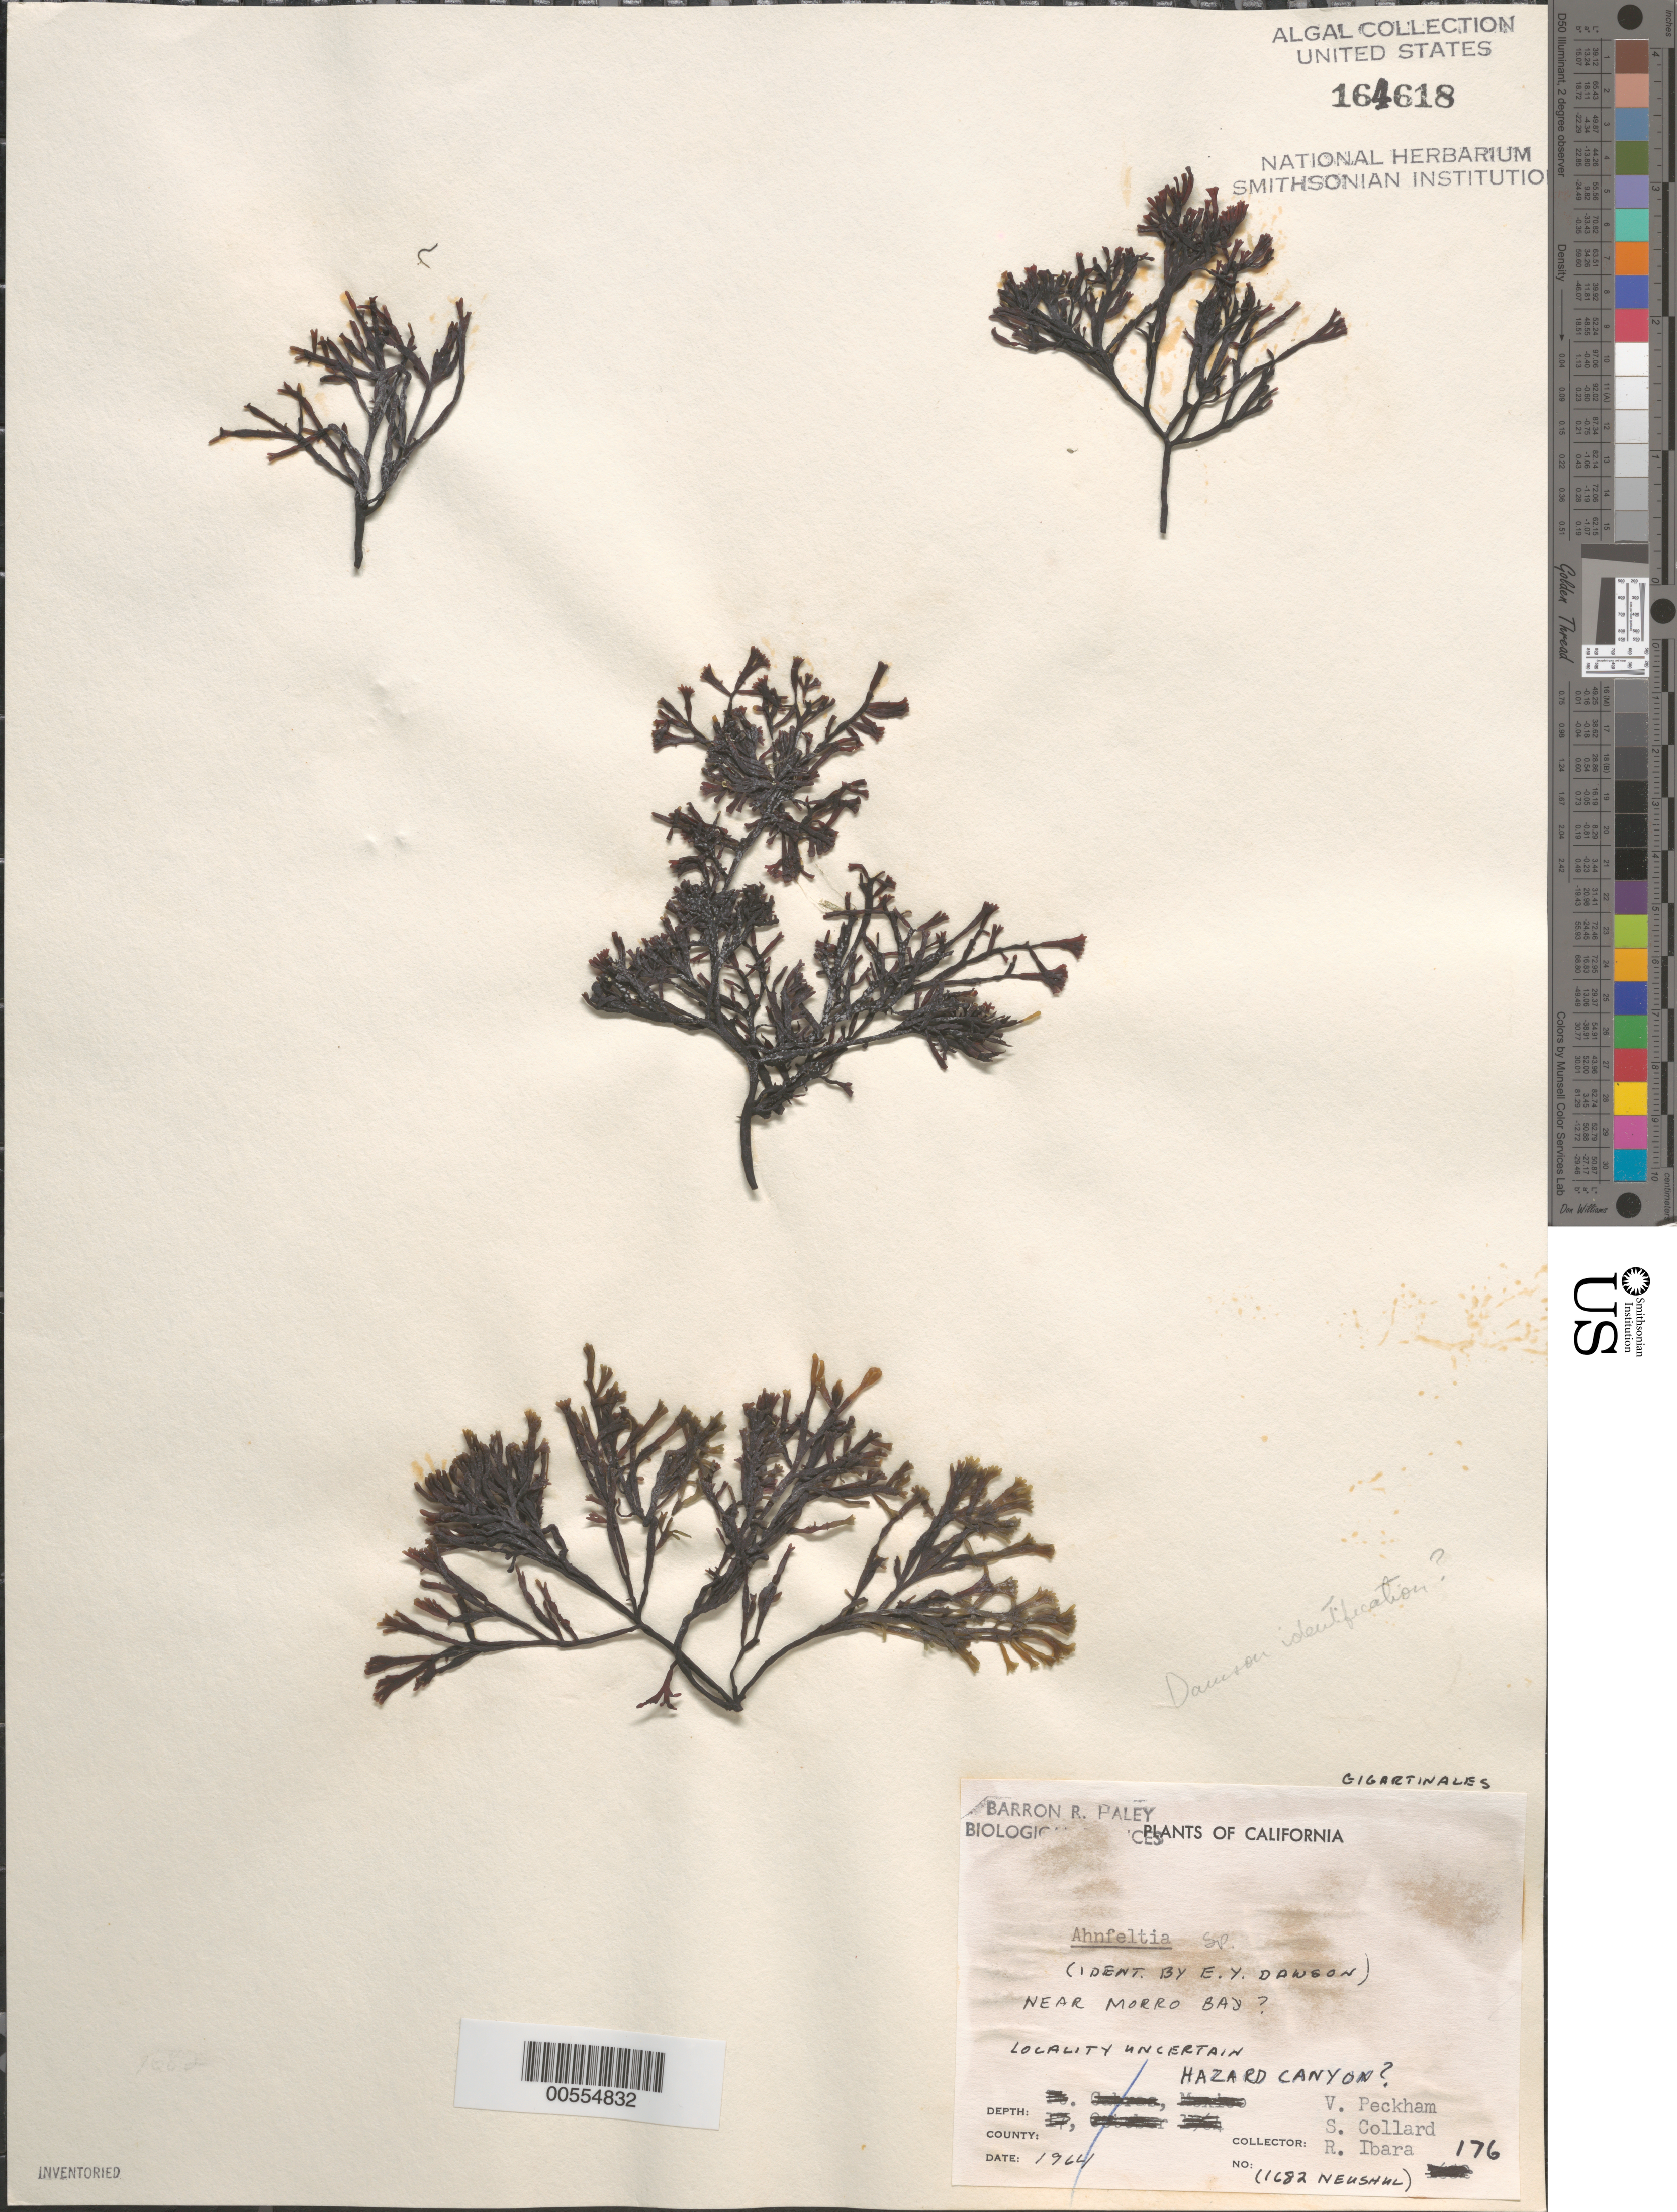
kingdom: Plantae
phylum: Rhodophyta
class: Florideophyceae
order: Ahnfeltiales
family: Ahnfeltiaceae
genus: Ahnfeltia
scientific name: Ahnfeltia sp.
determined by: Dawson, E. Y.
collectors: V. Peckham, S. Collard & R. Ibara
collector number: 176 & NEUSHUL 1682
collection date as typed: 1964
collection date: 1964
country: United States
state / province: California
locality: Near Morro Bay or Hazard Canyon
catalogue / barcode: US 164618